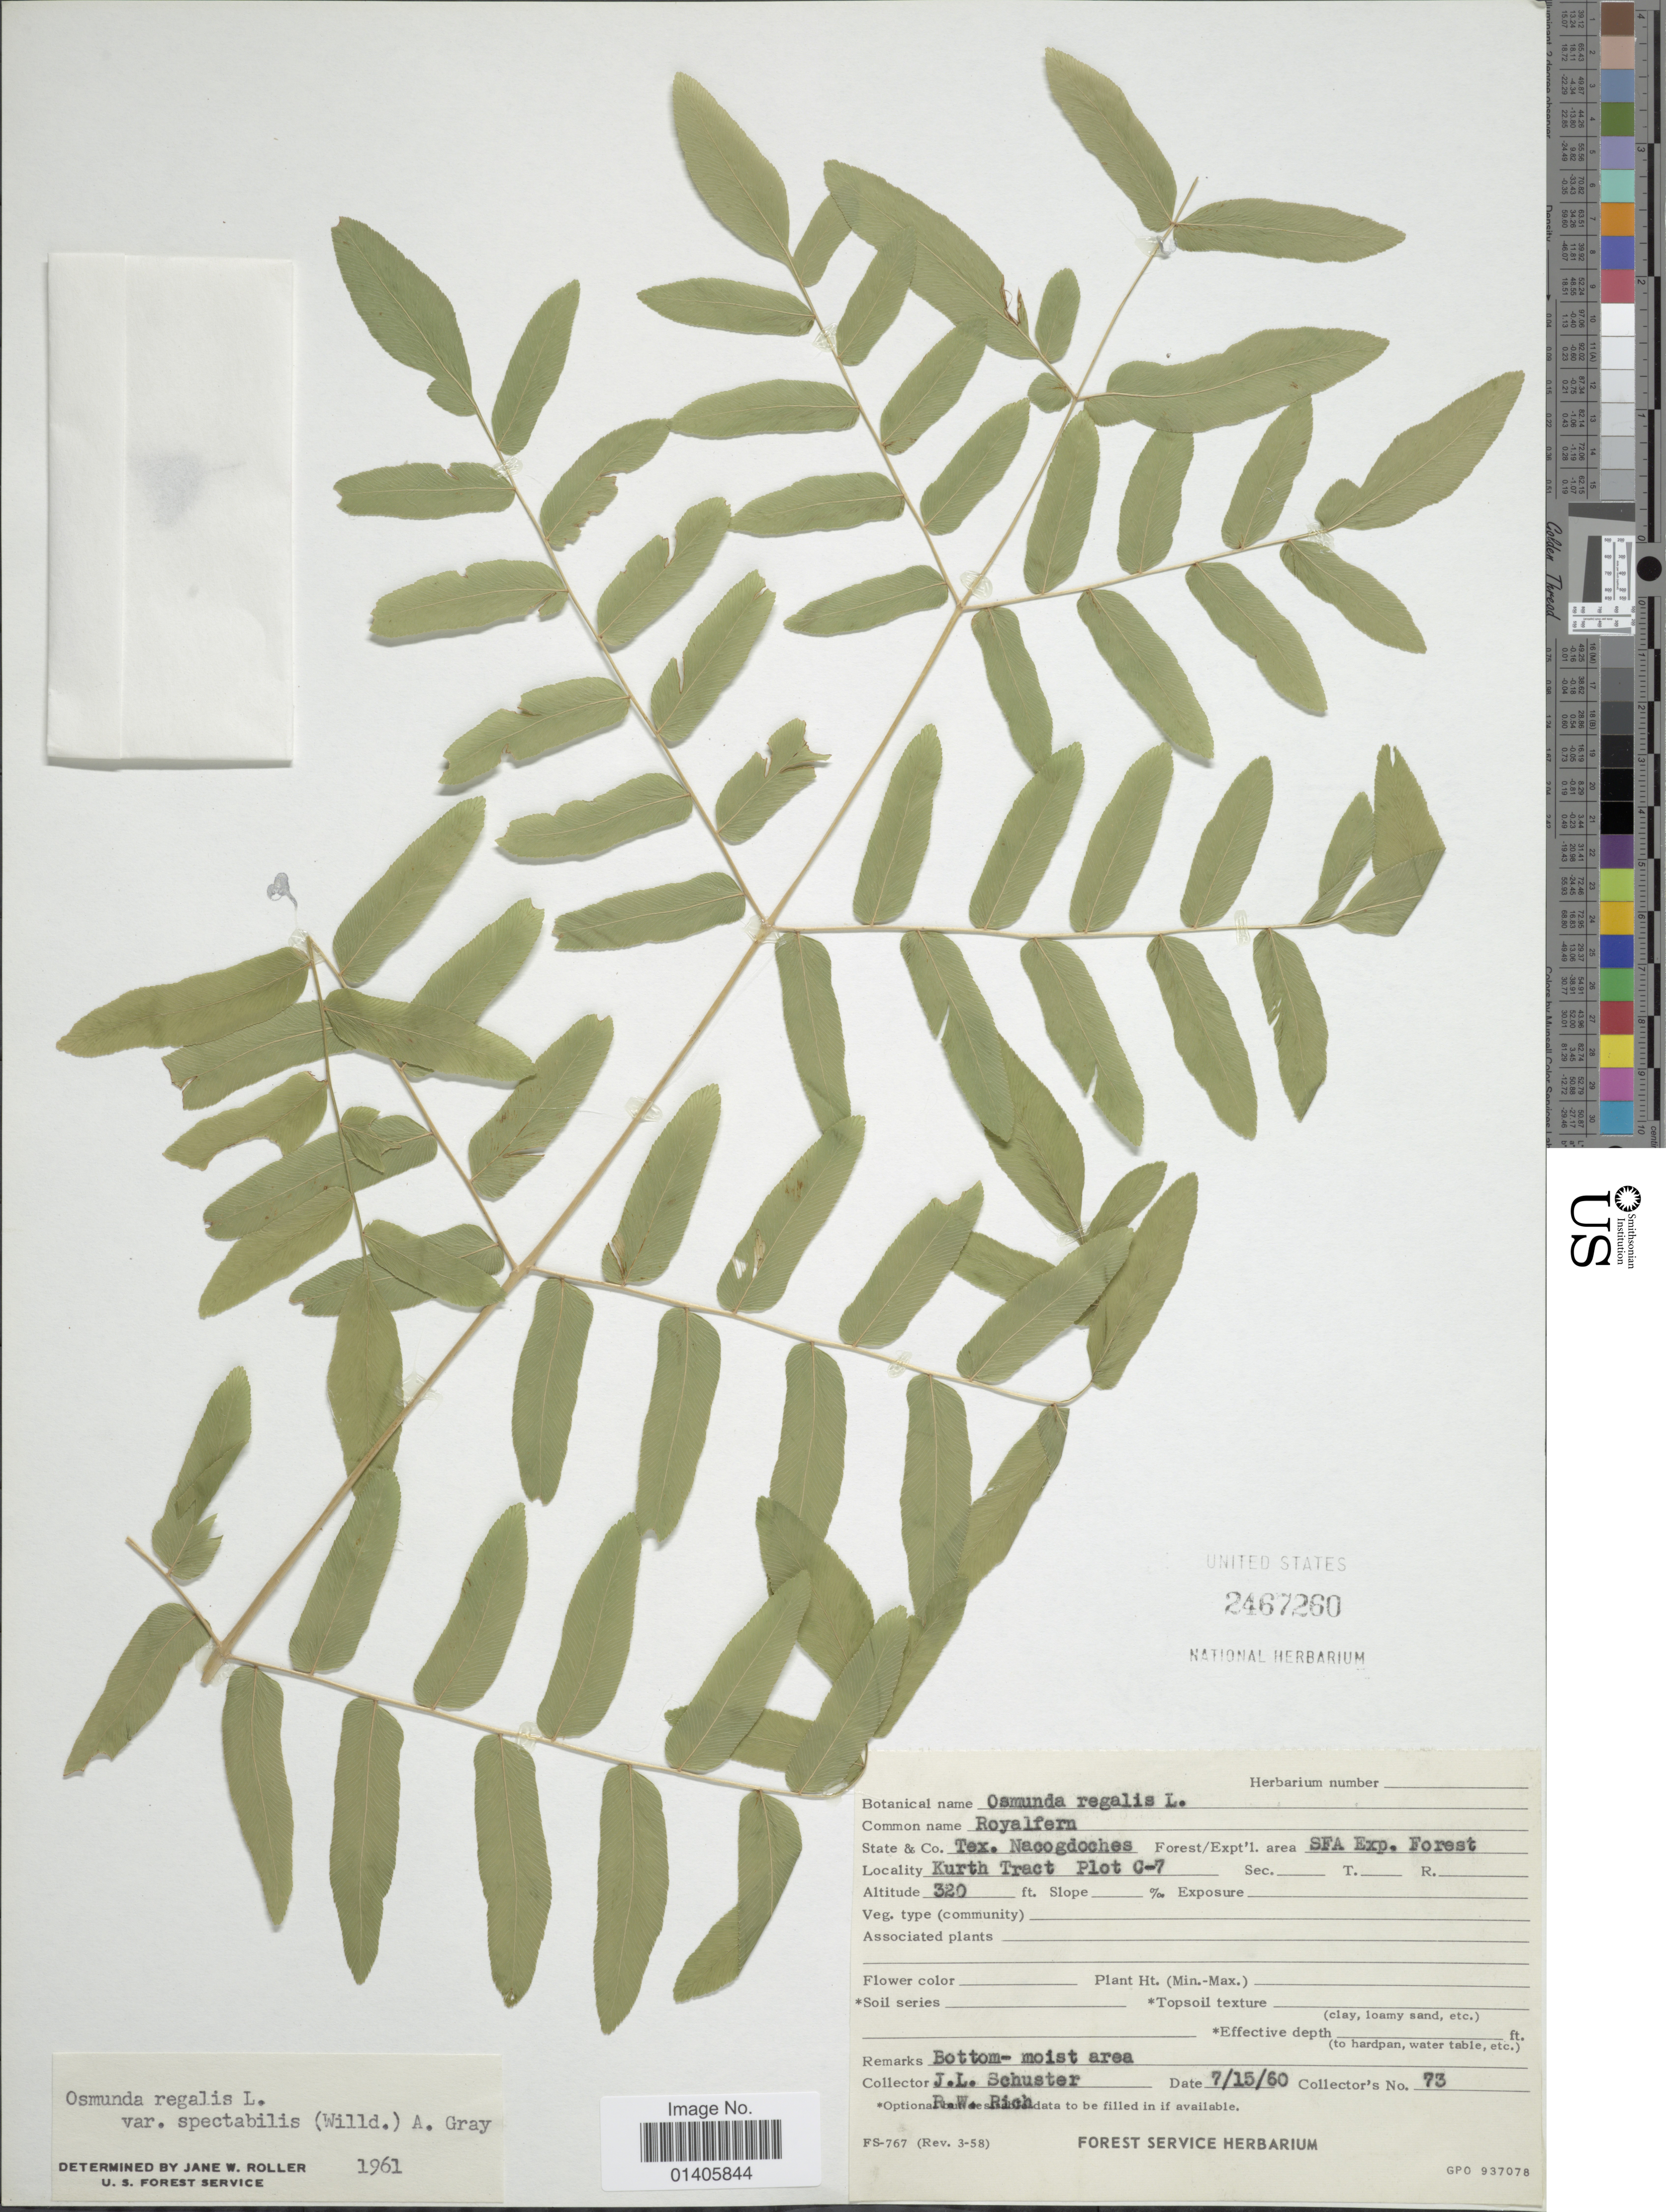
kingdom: Plantae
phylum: Tracheophyta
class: Polypodiopsida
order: Osmundales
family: Osmundaceae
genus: Osmunda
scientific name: Osmunda regalis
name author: L.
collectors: J. Schuster & R. Rich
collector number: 73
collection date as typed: Transcribed d/m/y: 15/7/60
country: United States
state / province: Texas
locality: Nacogdoches, SFA Exp Forest, Kuth Tract Plot C-7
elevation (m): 98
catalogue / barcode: US 2467260